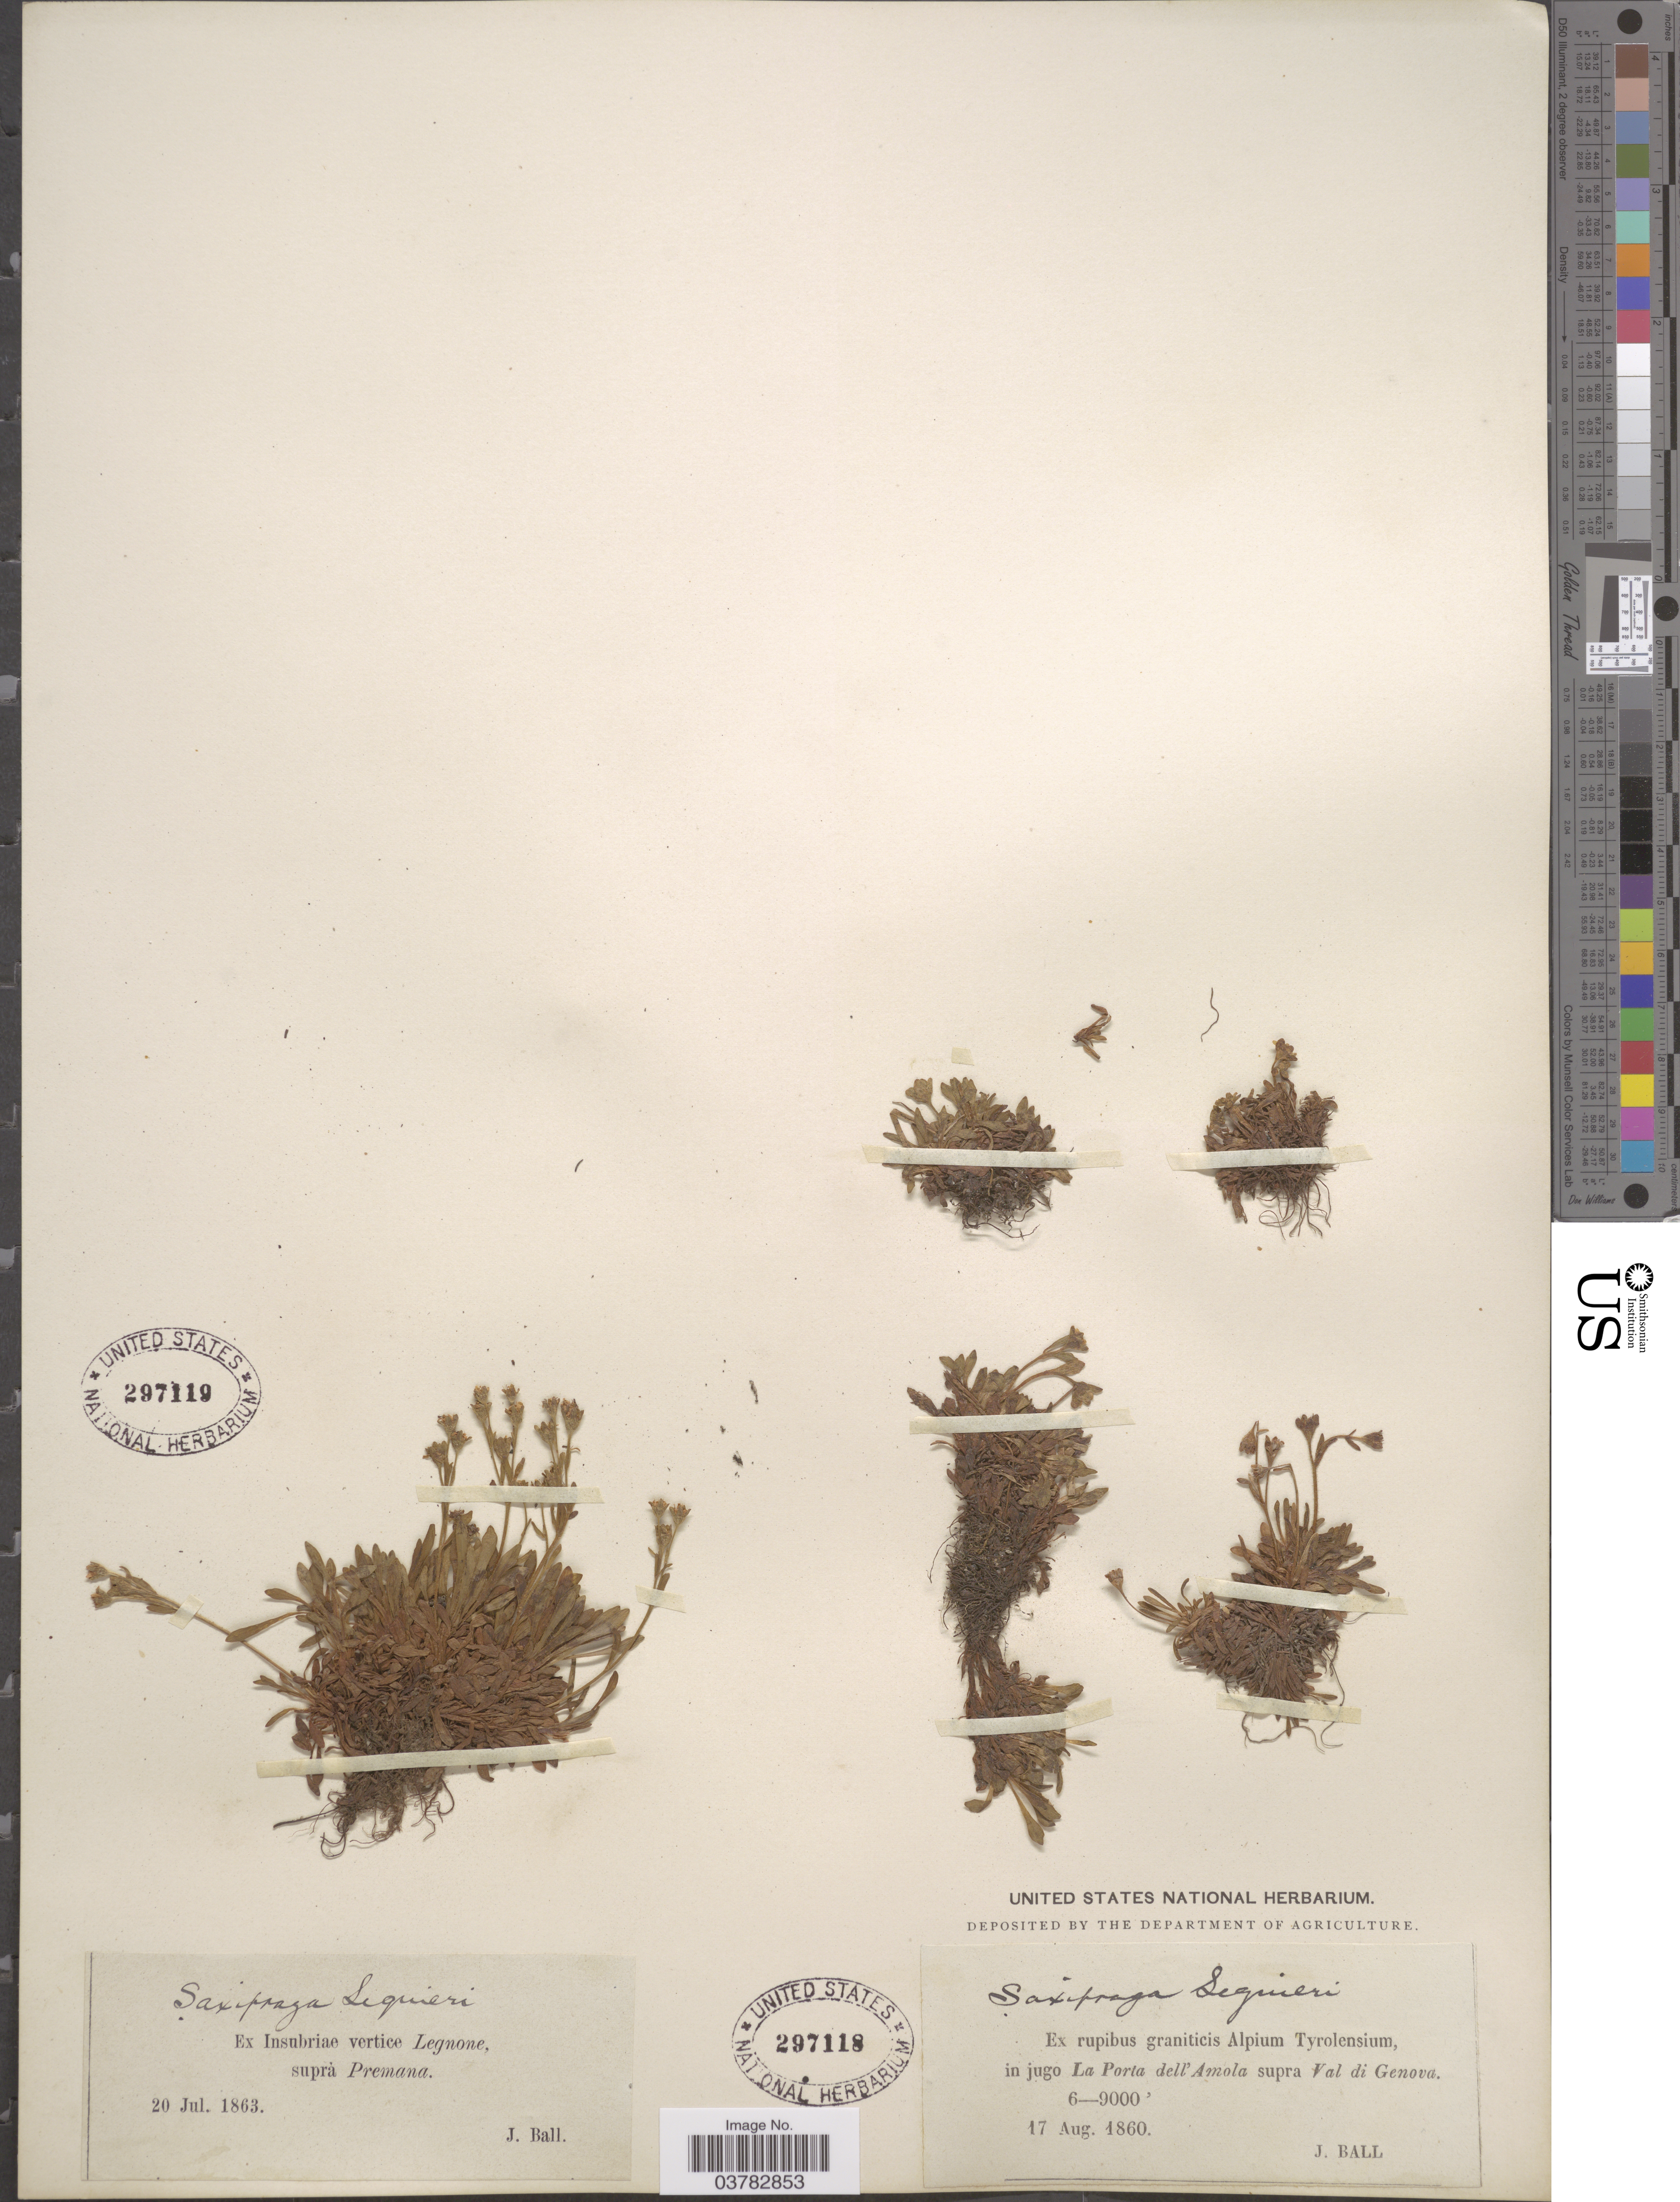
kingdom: Plantae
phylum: Tracheophyta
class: Magnoliopsida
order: Saxifragales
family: Saxifragaceae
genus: Saxifraga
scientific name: Saxifraga seguieri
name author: Spreng.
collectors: J. Ball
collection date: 1860-08-17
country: Italy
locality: Ex rupibus graniticis Alpium Tyrolensium in jugo la Porta dell'Amola supra Val di Genova.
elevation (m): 1829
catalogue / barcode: US 297118-2